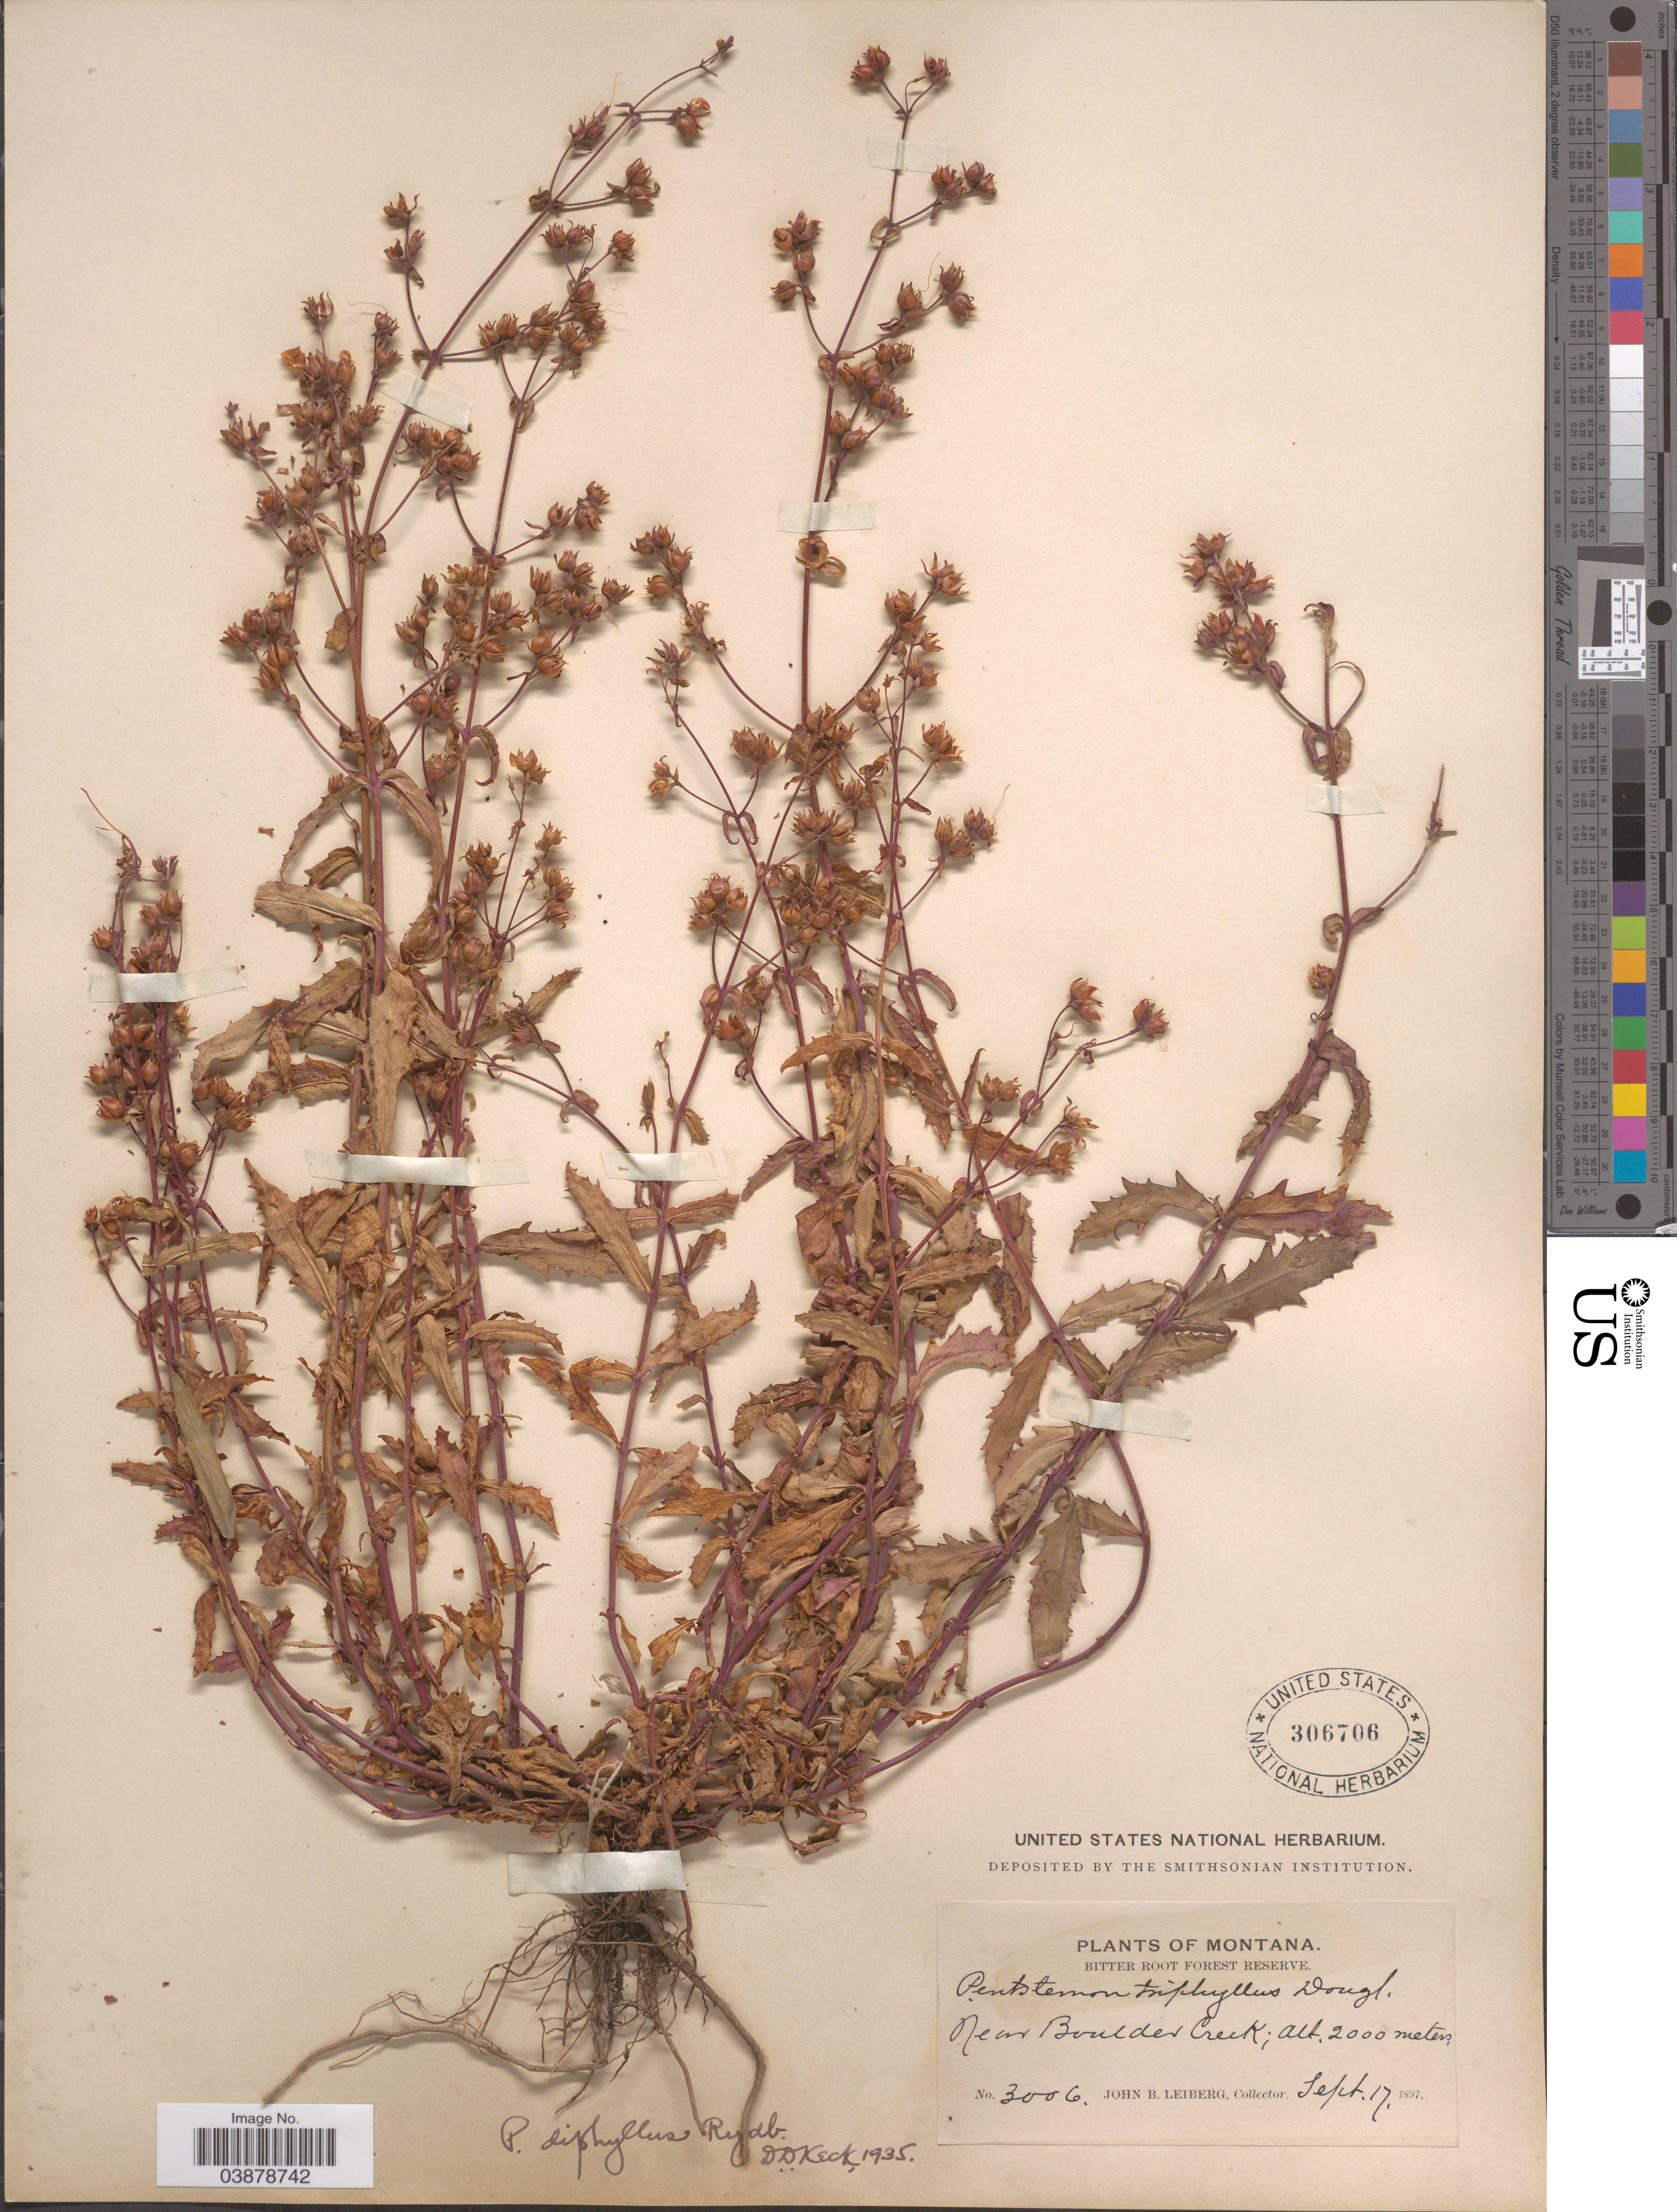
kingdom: Plantae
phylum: Tracheophyta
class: Magnoliopsida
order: Lamiales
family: Plantaginaceae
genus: Penstemon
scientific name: Penstemon triphyllus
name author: Douglas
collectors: J. B. Leiberg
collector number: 3006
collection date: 1897-09-17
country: United States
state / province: Montana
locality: Bitter Root Forest Reserve. Near Boulder Creek.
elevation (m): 2000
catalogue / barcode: US 306706